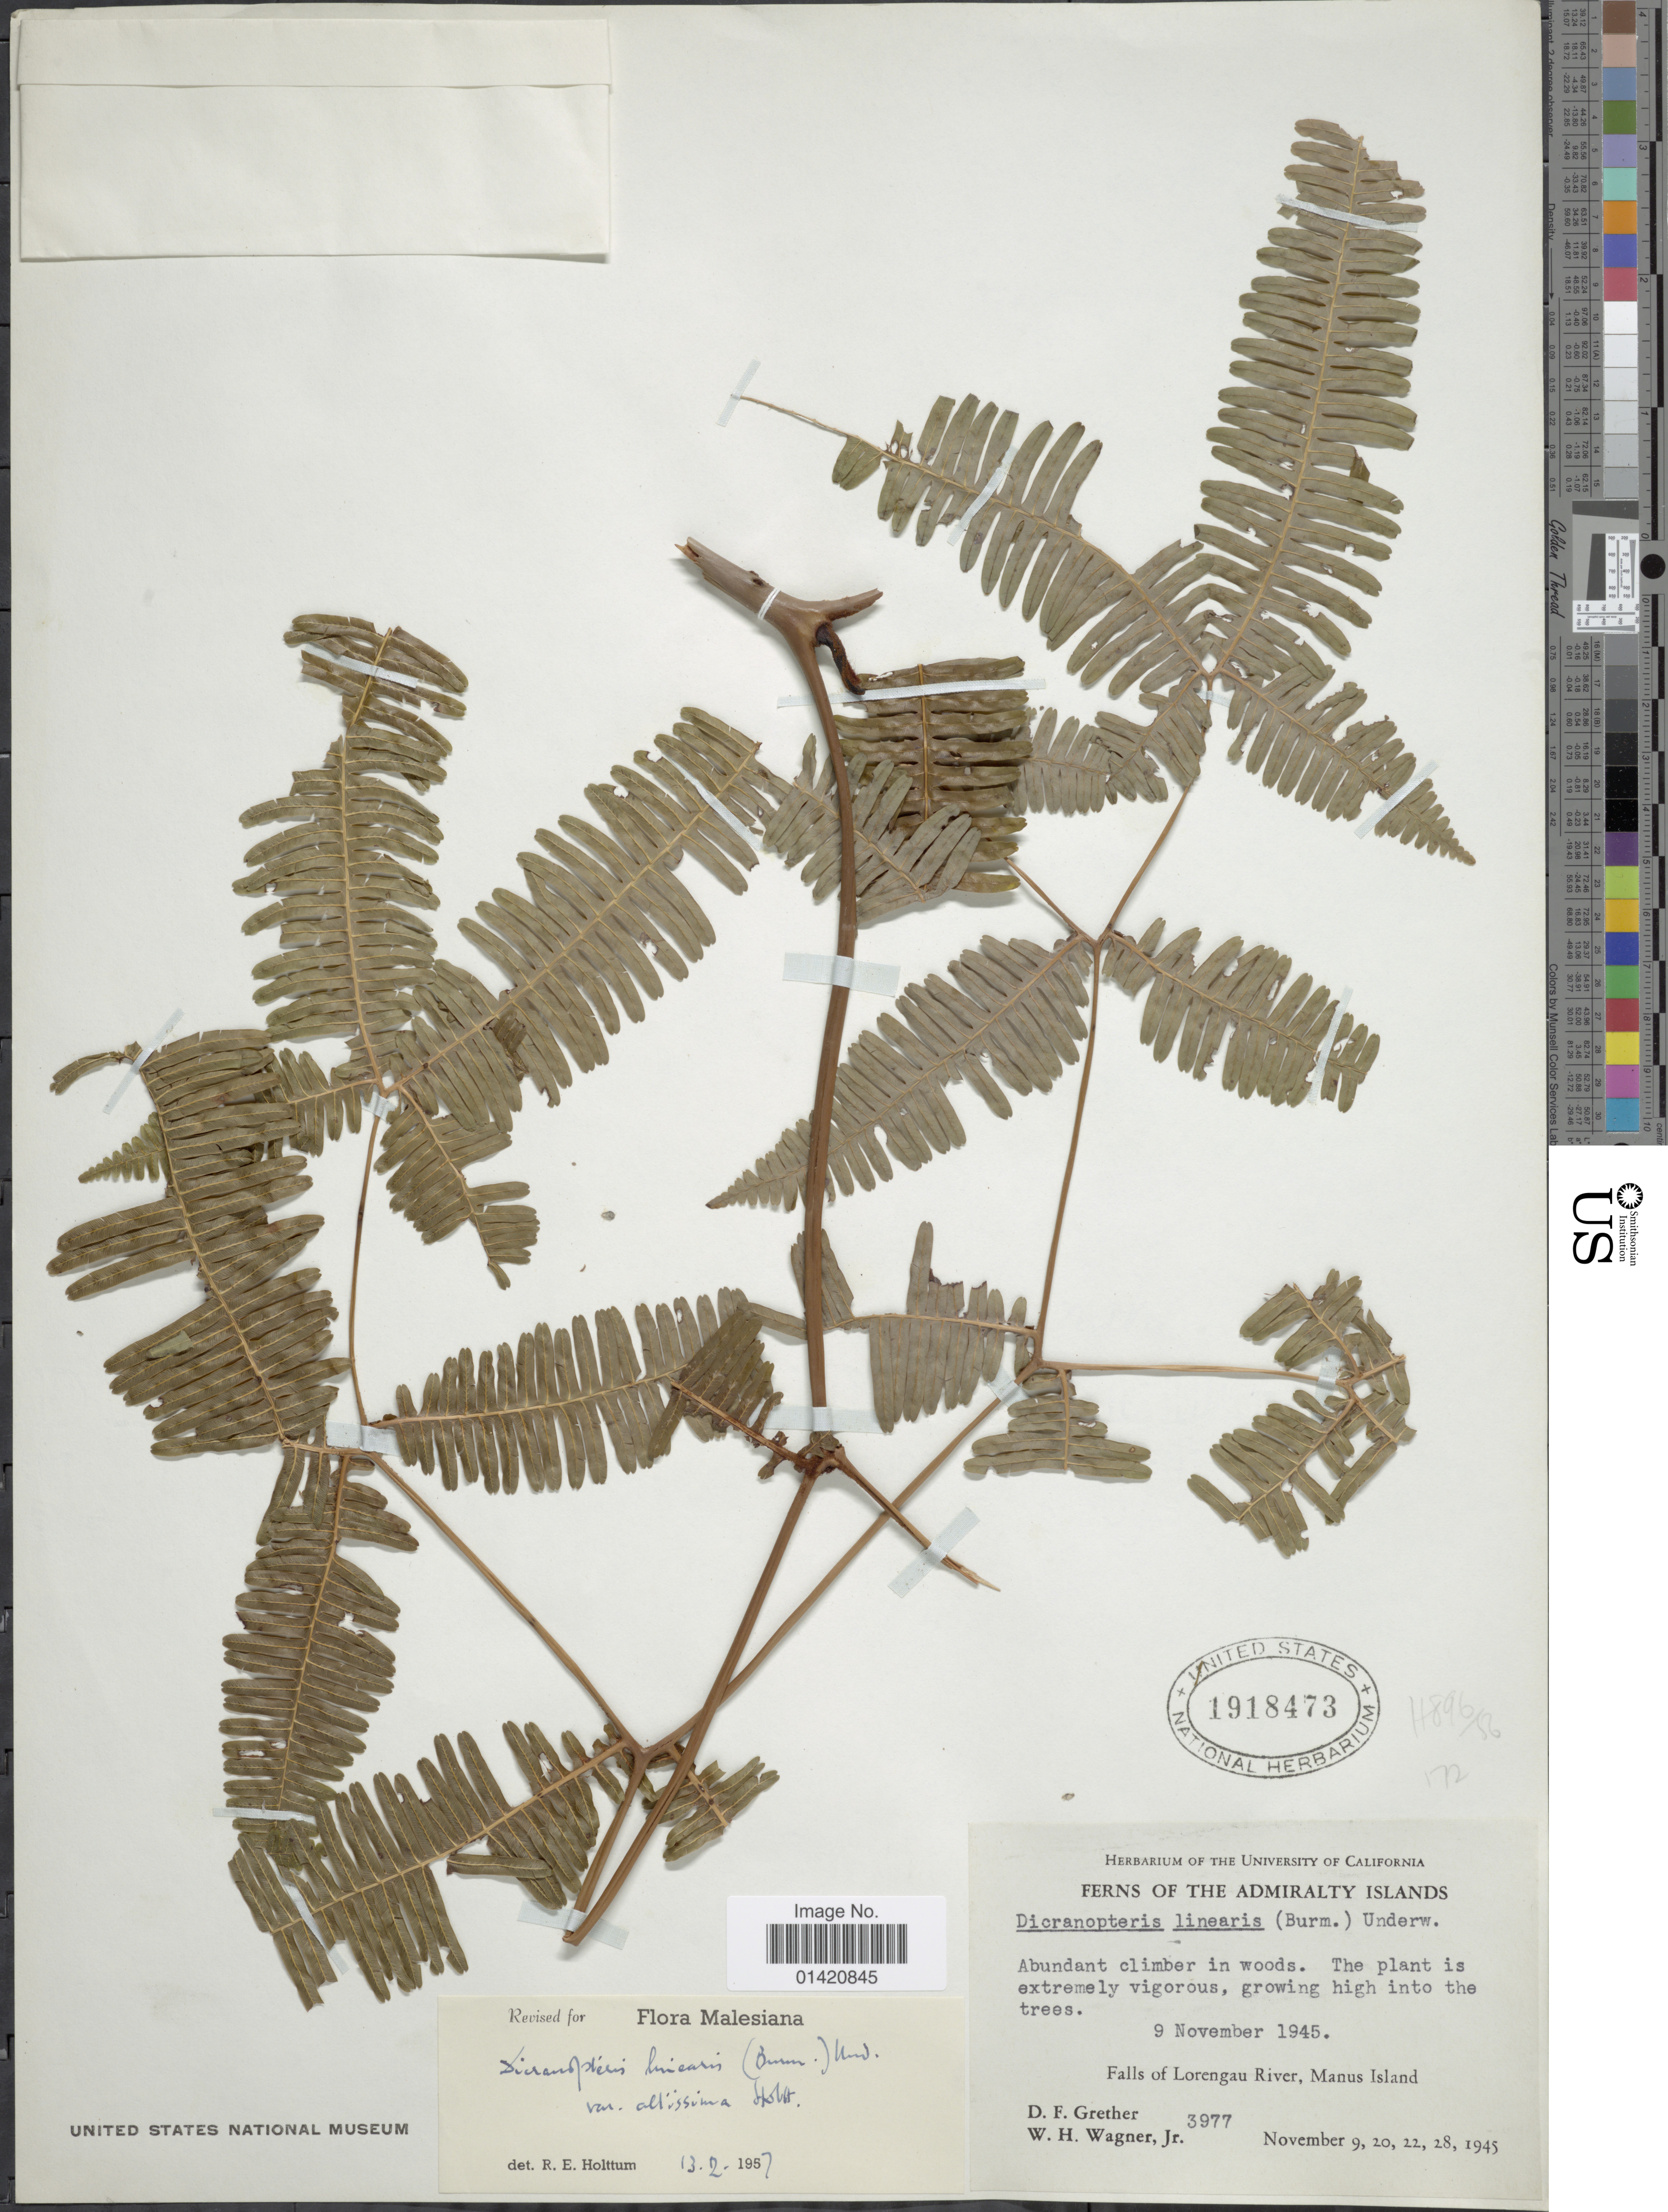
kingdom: Plantae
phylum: Tracheophyta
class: Polypodiopsida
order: Gleicheniales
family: Gleicheniaceae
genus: Dicranopteris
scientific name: Dicranopteris linearis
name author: (Burm. f.) Underw.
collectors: D. F. Grether & W. H. Wagner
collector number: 3977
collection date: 1945-11-09/1945-11-28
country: Papua New Guinea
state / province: Manus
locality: The Admiralty Islands, Falls of Lorengau River, Manus Island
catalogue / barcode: US 1918473